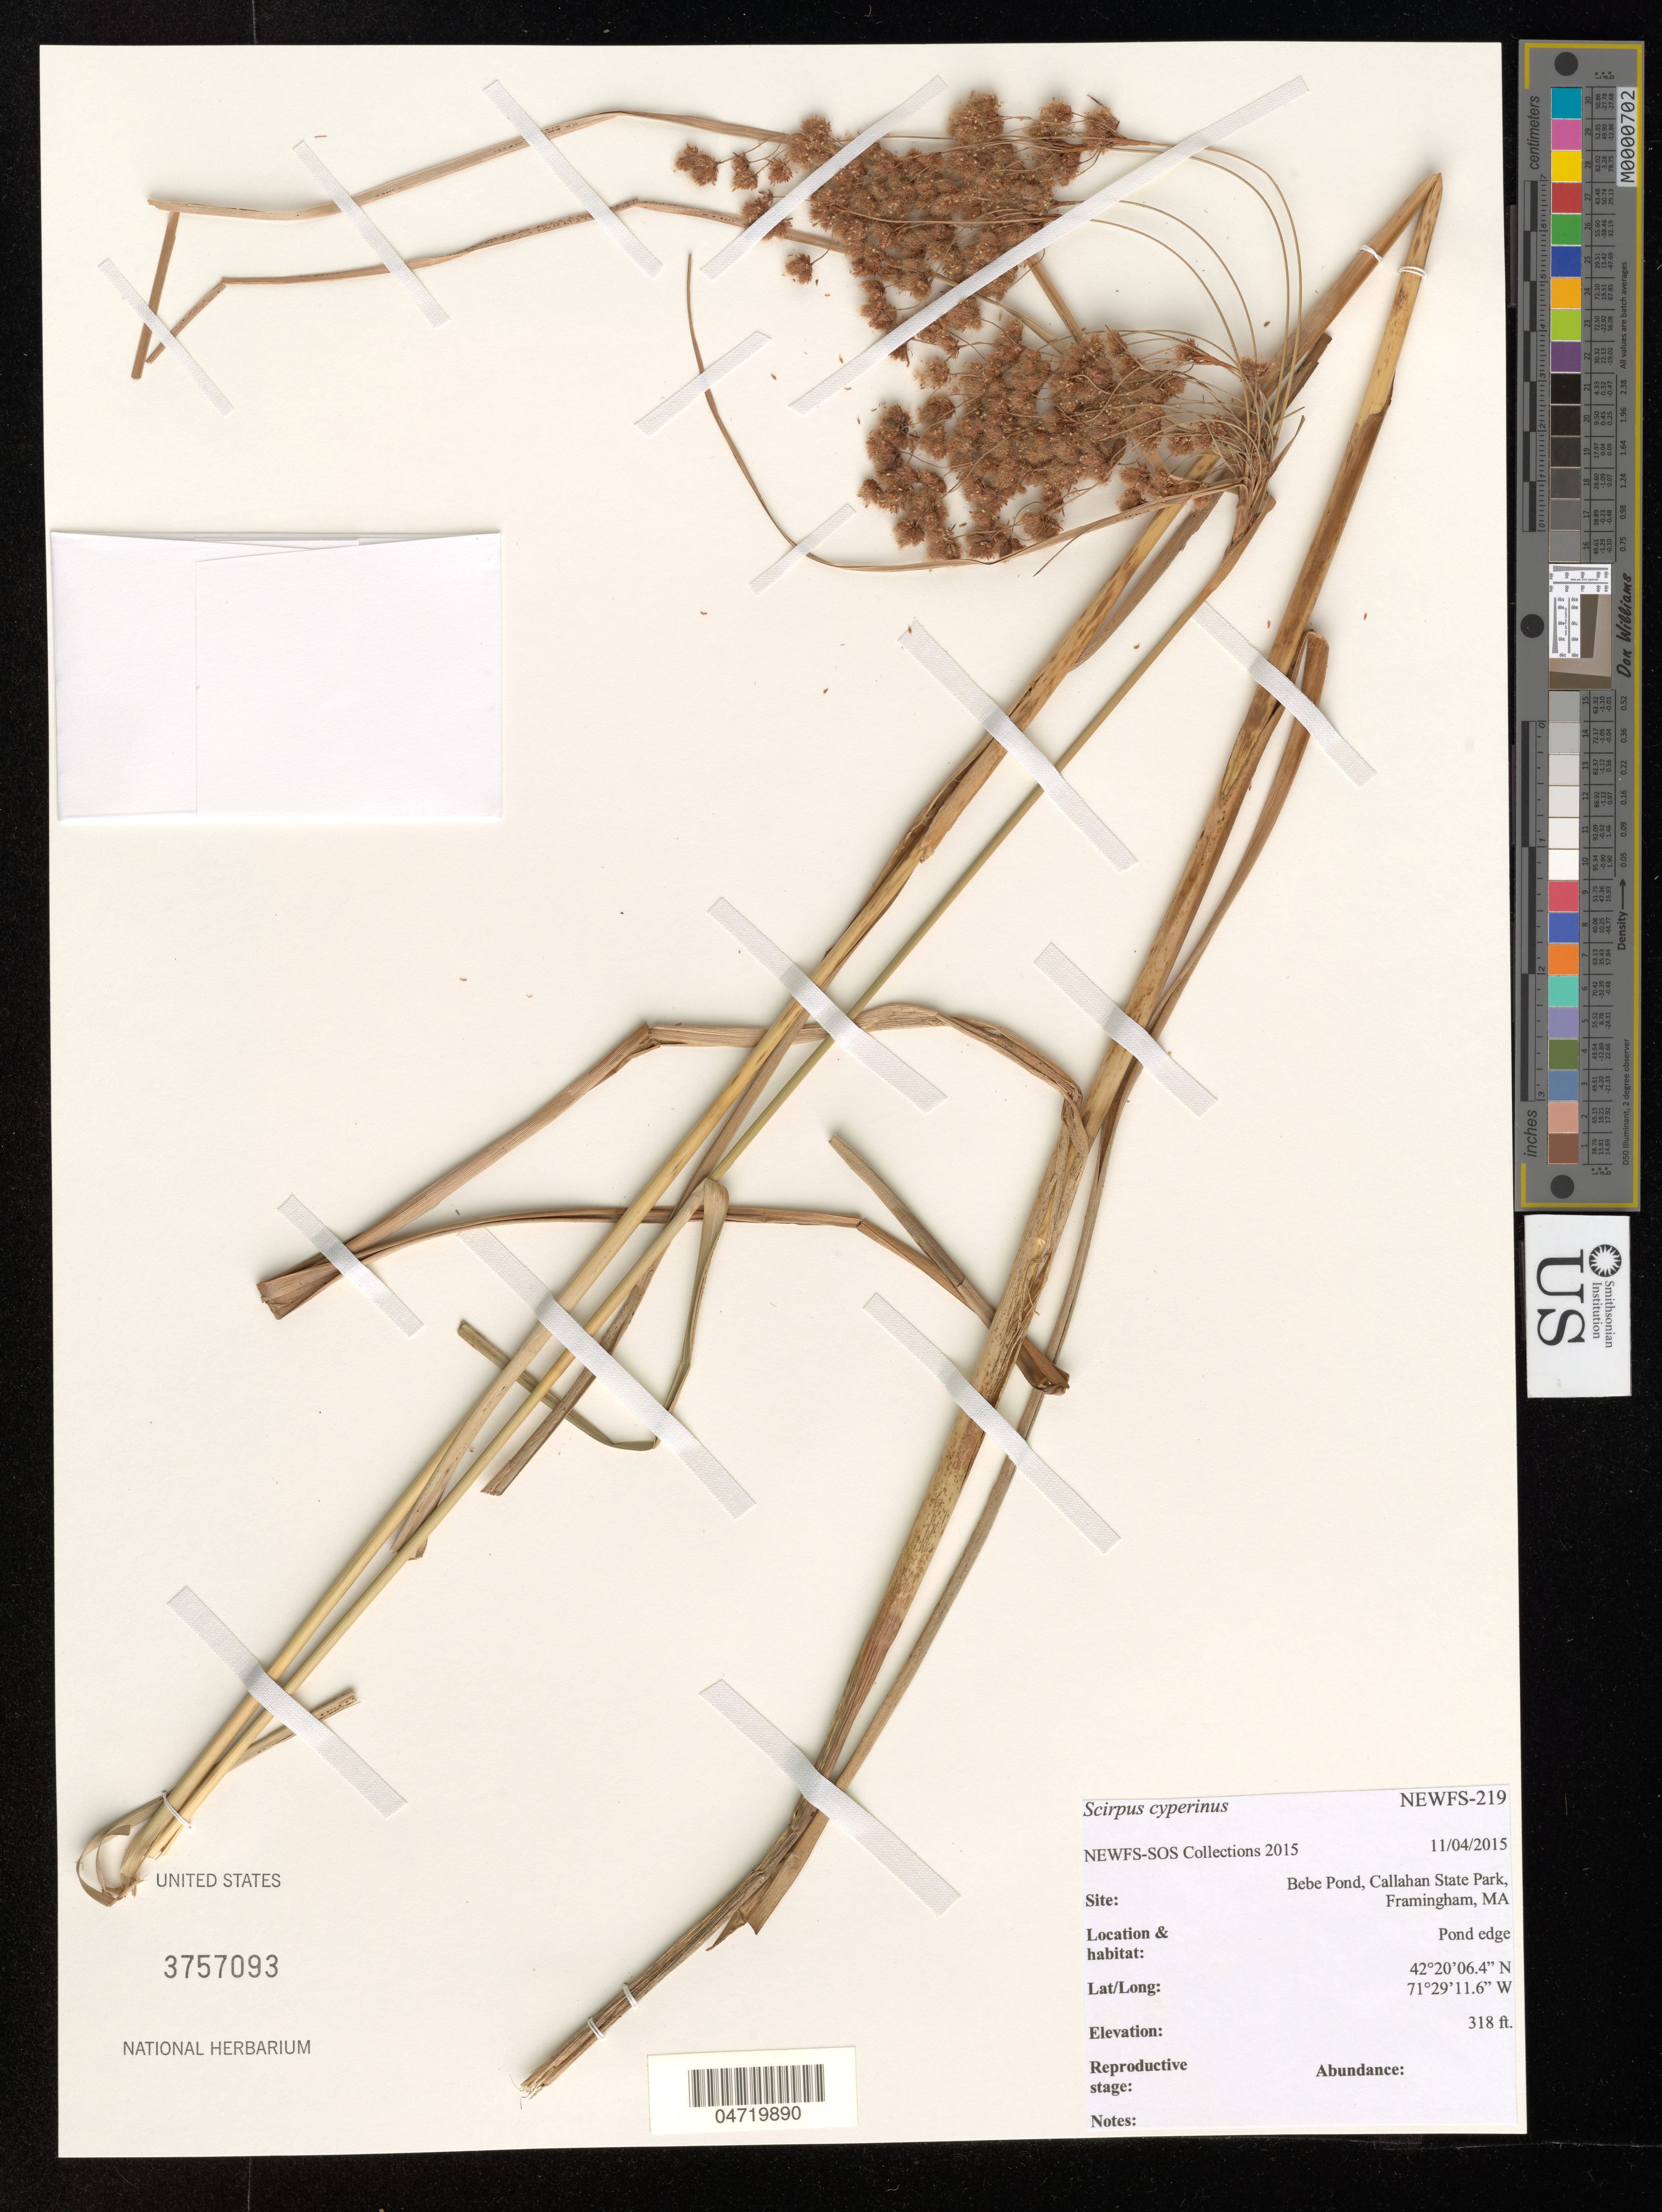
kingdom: Plantae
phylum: Tracheophyta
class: Liliopsida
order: Poales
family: Cyperaceae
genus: Scirpus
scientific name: Scirpus cyperinus (L.) Kunth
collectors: NEWFS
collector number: NEWFS-219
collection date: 2015-11-04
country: United States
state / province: Massachusetts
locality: Bebe Pond, Callahan State Park, Framingham.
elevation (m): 97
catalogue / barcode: US 3757093